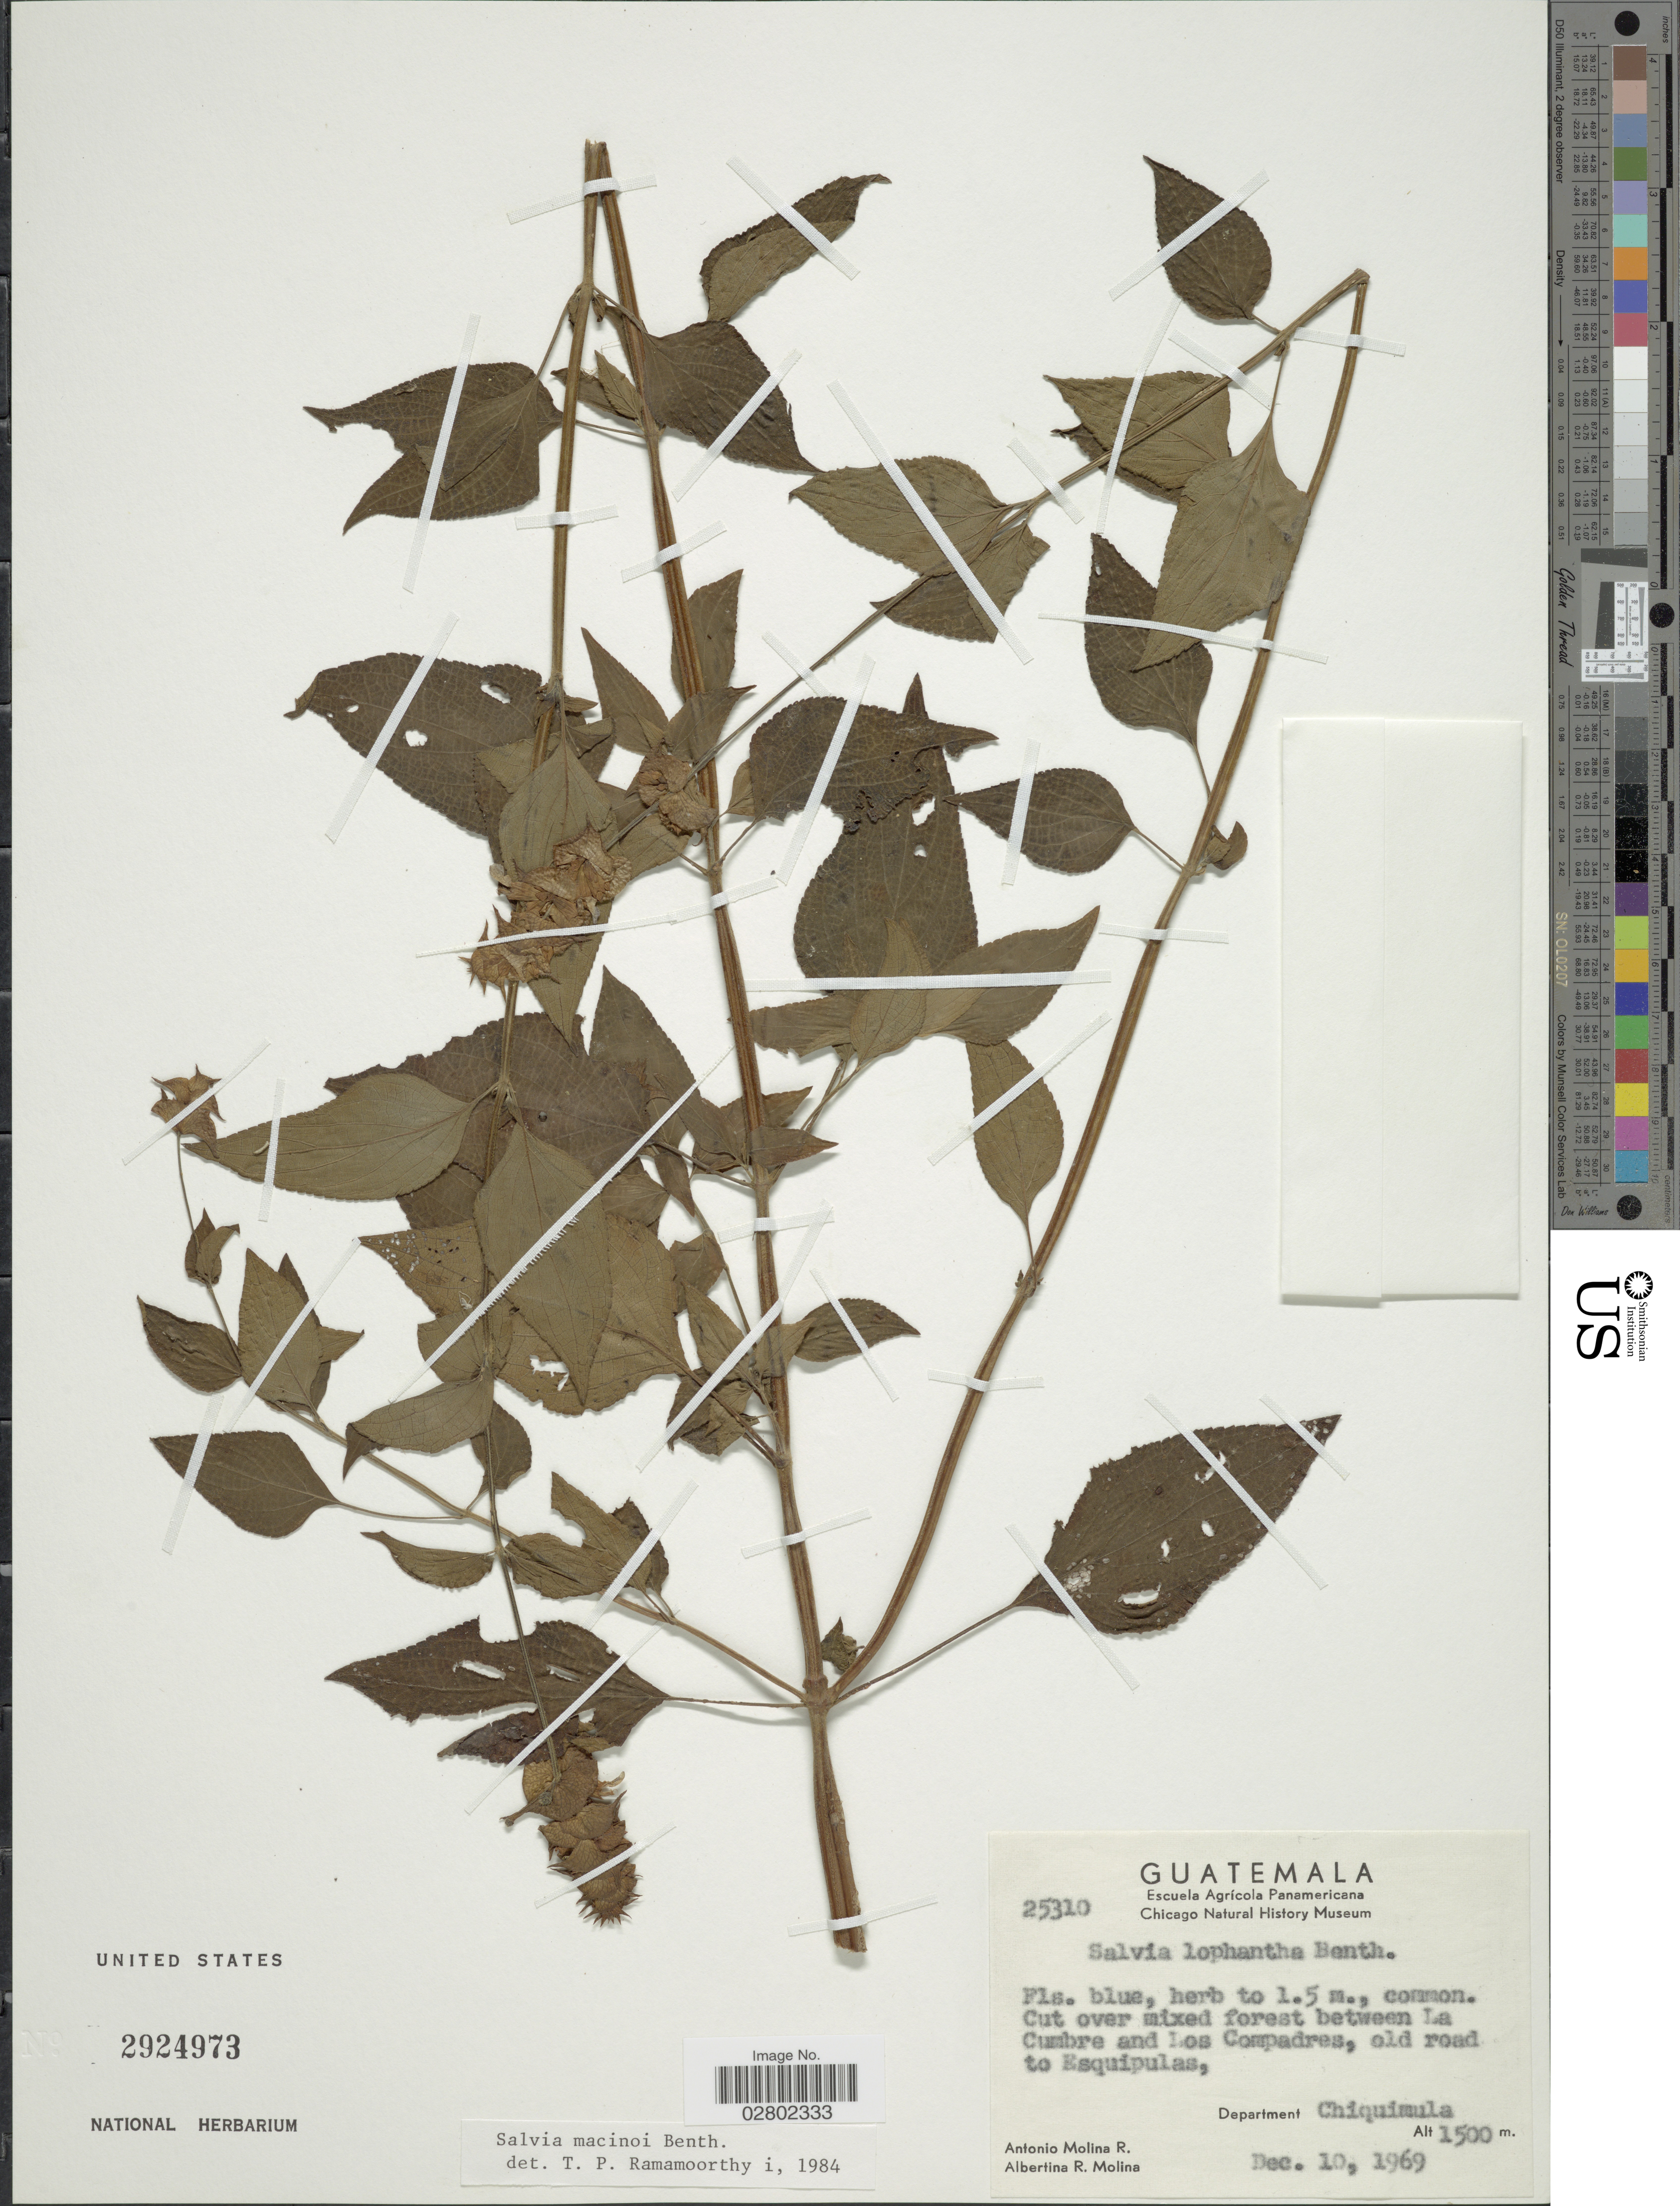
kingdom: Plantae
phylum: Tracheophyta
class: Magnoliopsida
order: Lamiales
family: Lamiaceae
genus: Salvia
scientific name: Salvia mocinoi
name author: Benth.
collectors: A. Molina R. & A. R. Molina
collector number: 25310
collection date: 1969-12-10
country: Guatemala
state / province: Chiquimula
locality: Cut over mixed forest between La Cumbre and Los Compadres, old road to Esquipulas, Department Chiquimula.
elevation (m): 1500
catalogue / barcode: US 2924973